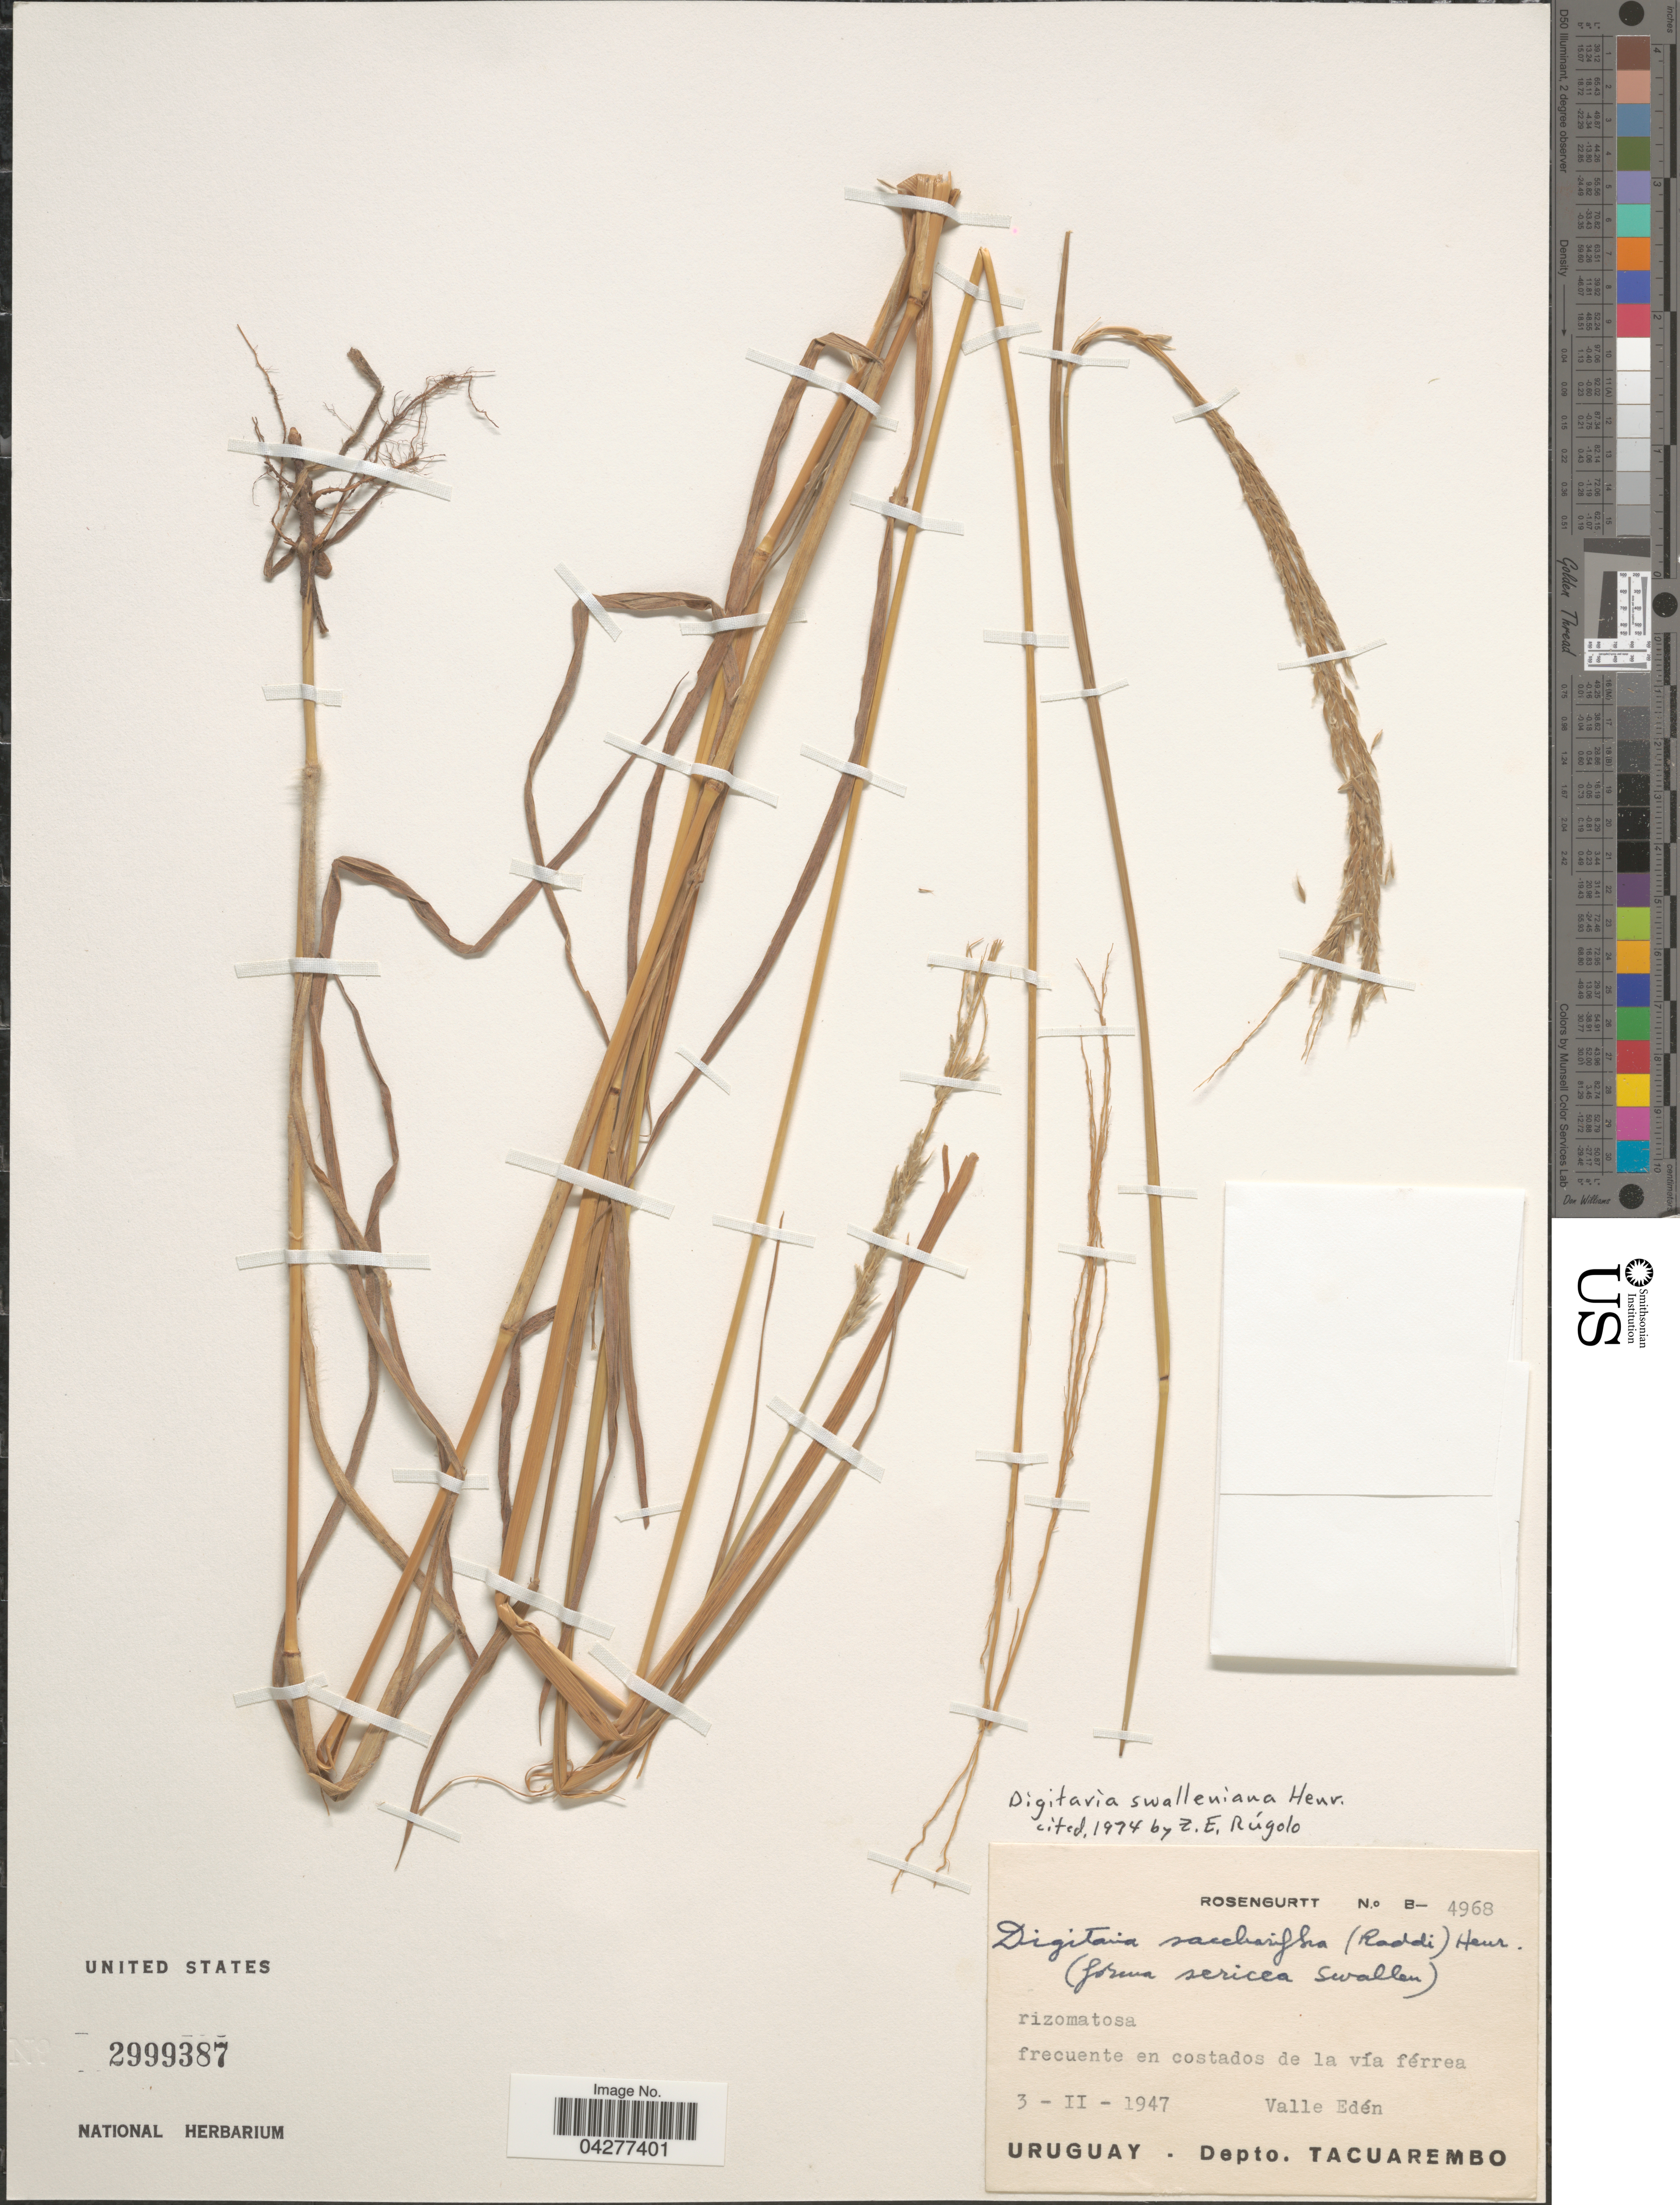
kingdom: Plantae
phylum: Tracheophyta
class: Liliopsida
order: Poales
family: Poaceae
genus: Digitaria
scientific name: Digitaria swalleniana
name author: Henr.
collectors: Rosengurtt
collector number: B-4968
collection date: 1947-02-03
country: Uruguay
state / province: Tacuarembó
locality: Rizomatosa. Frecuente en costados de la via férrea. Valle Edén. Depto. Tacuarembo.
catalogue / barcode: US 2999387